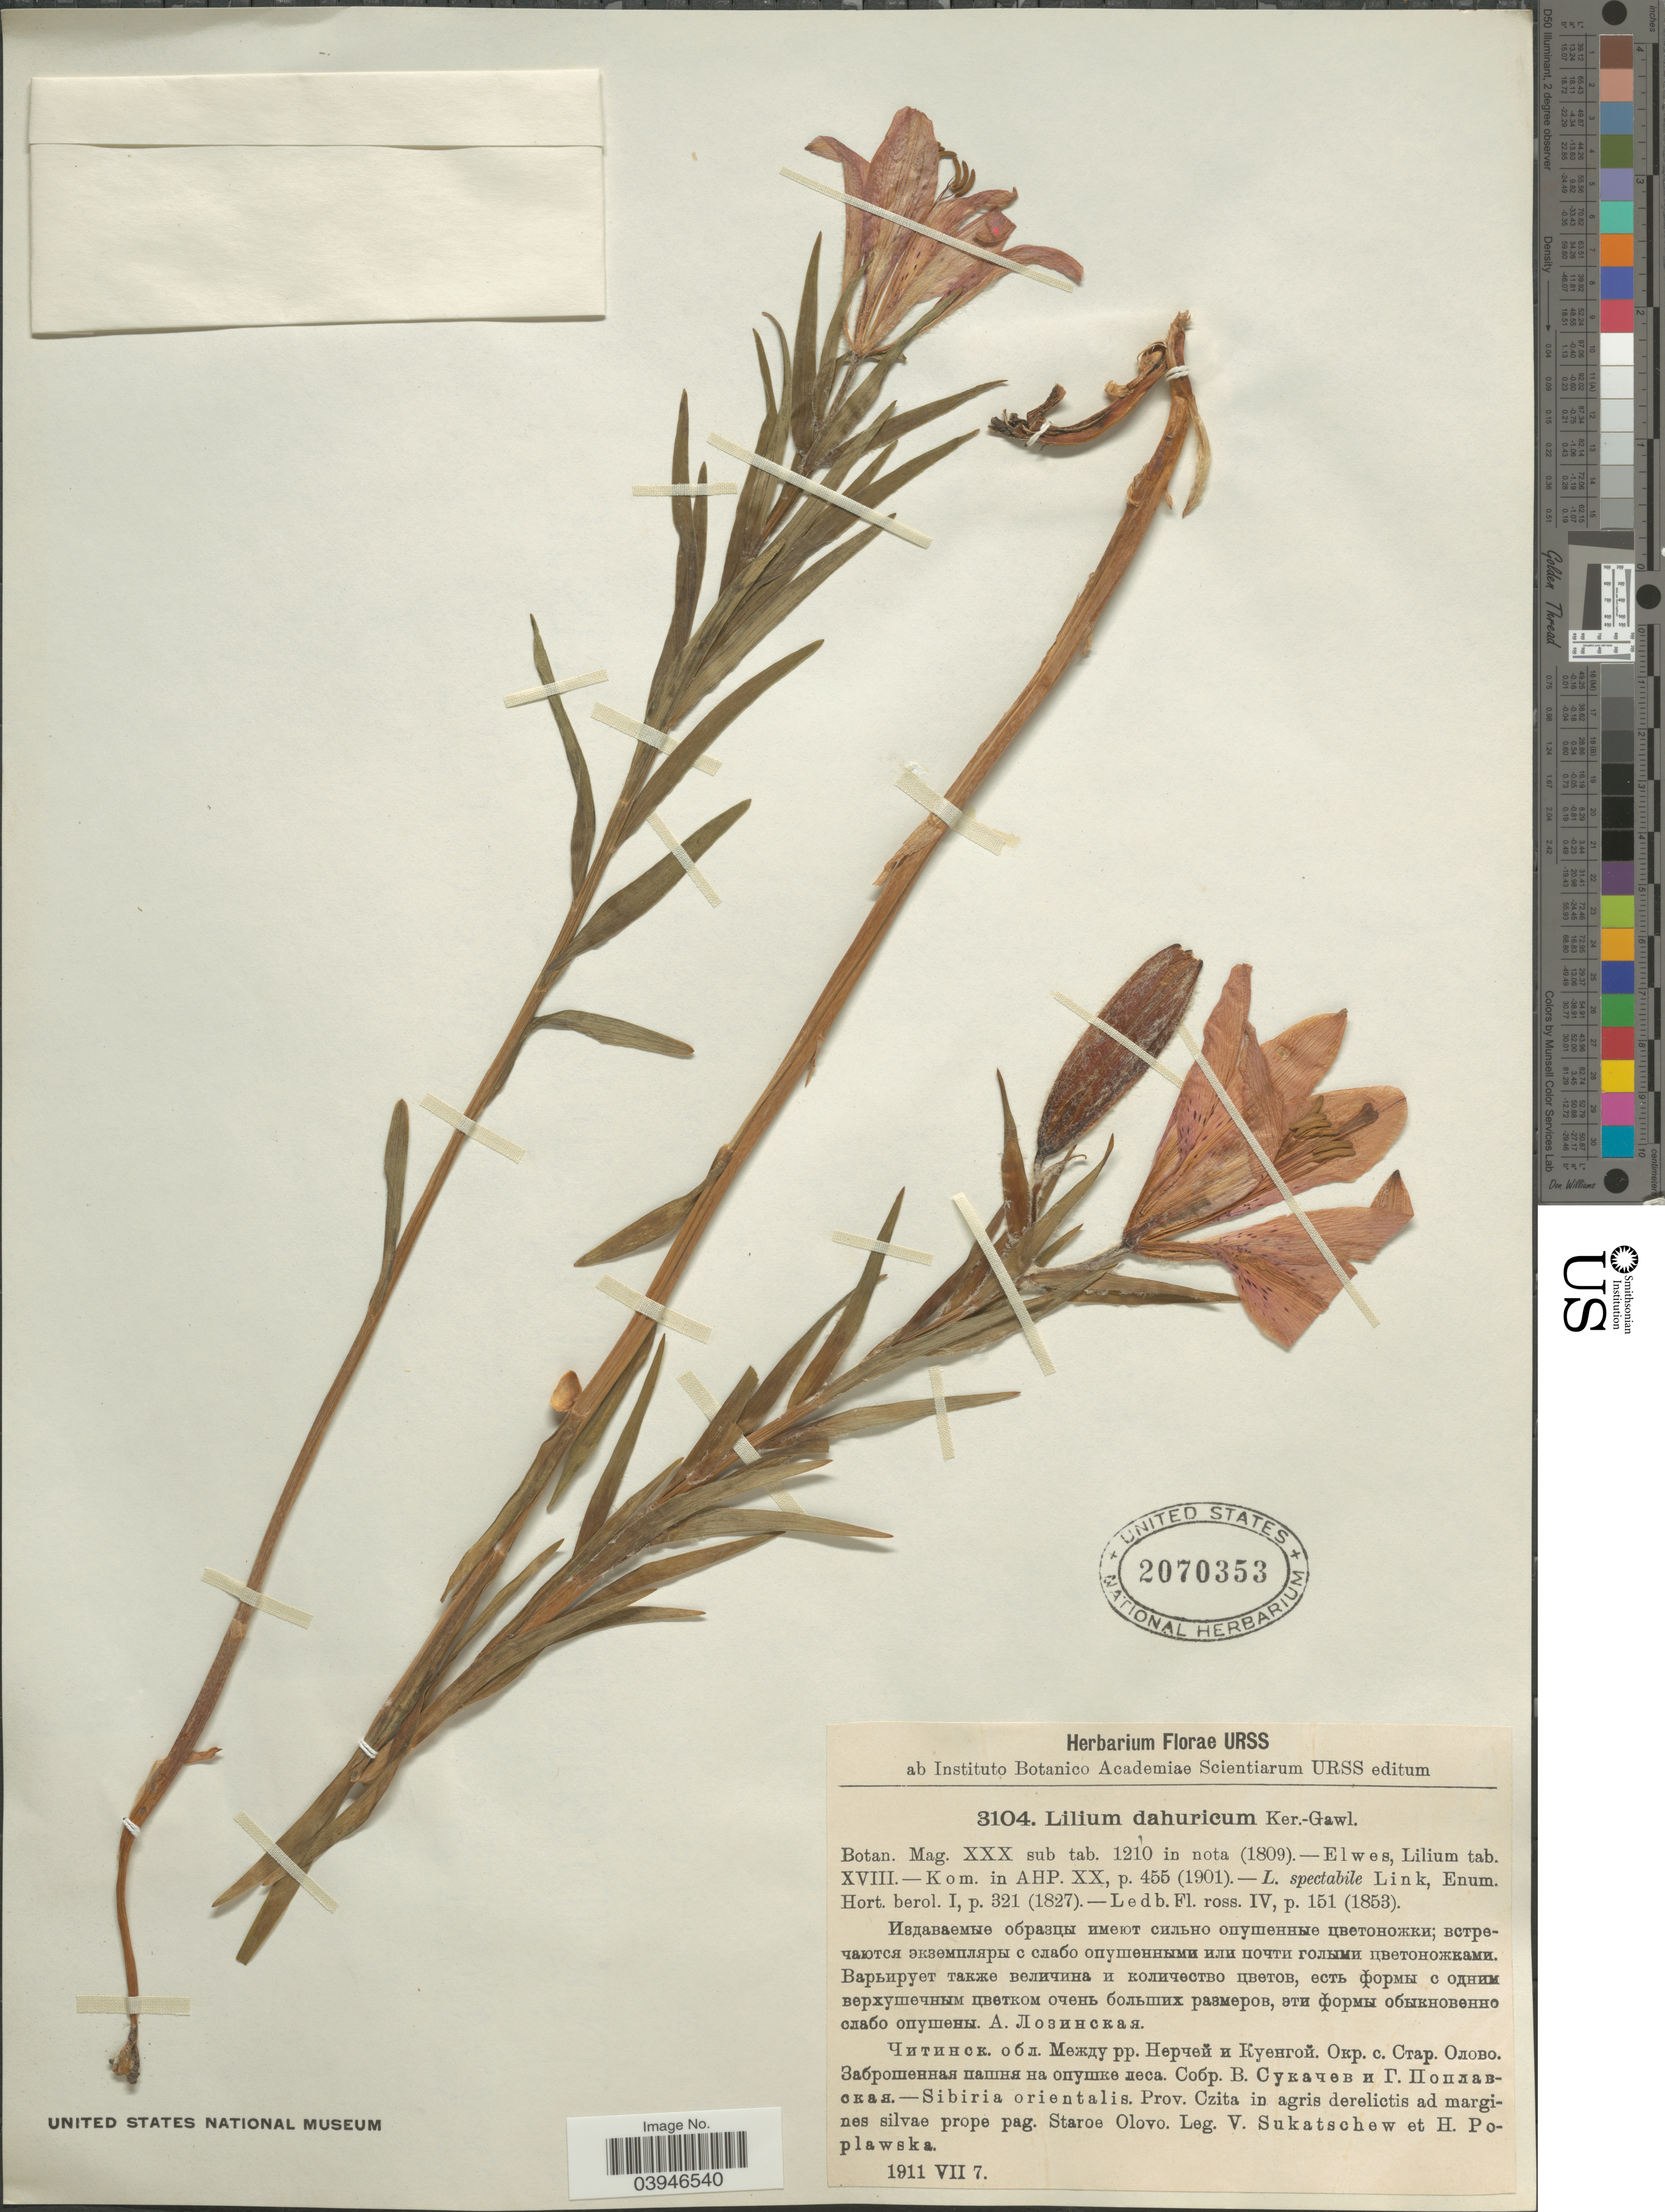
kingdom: Plantae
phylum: Tracheophyta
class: Liliopsida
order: Liliales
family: Liliaceae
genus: Lilium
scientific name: Lilium dauricum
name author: Ker Gawl.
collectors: V. Sukatschew & H. Poplawska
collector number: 3104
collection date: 1911-07-07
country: Russian Federation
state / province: Zabaykalsky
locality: Sibiria orientalis. Prov. Czita in agris derelictis ad margines silvae prope pag. Staroe Olovo.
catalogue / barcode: US 2070353